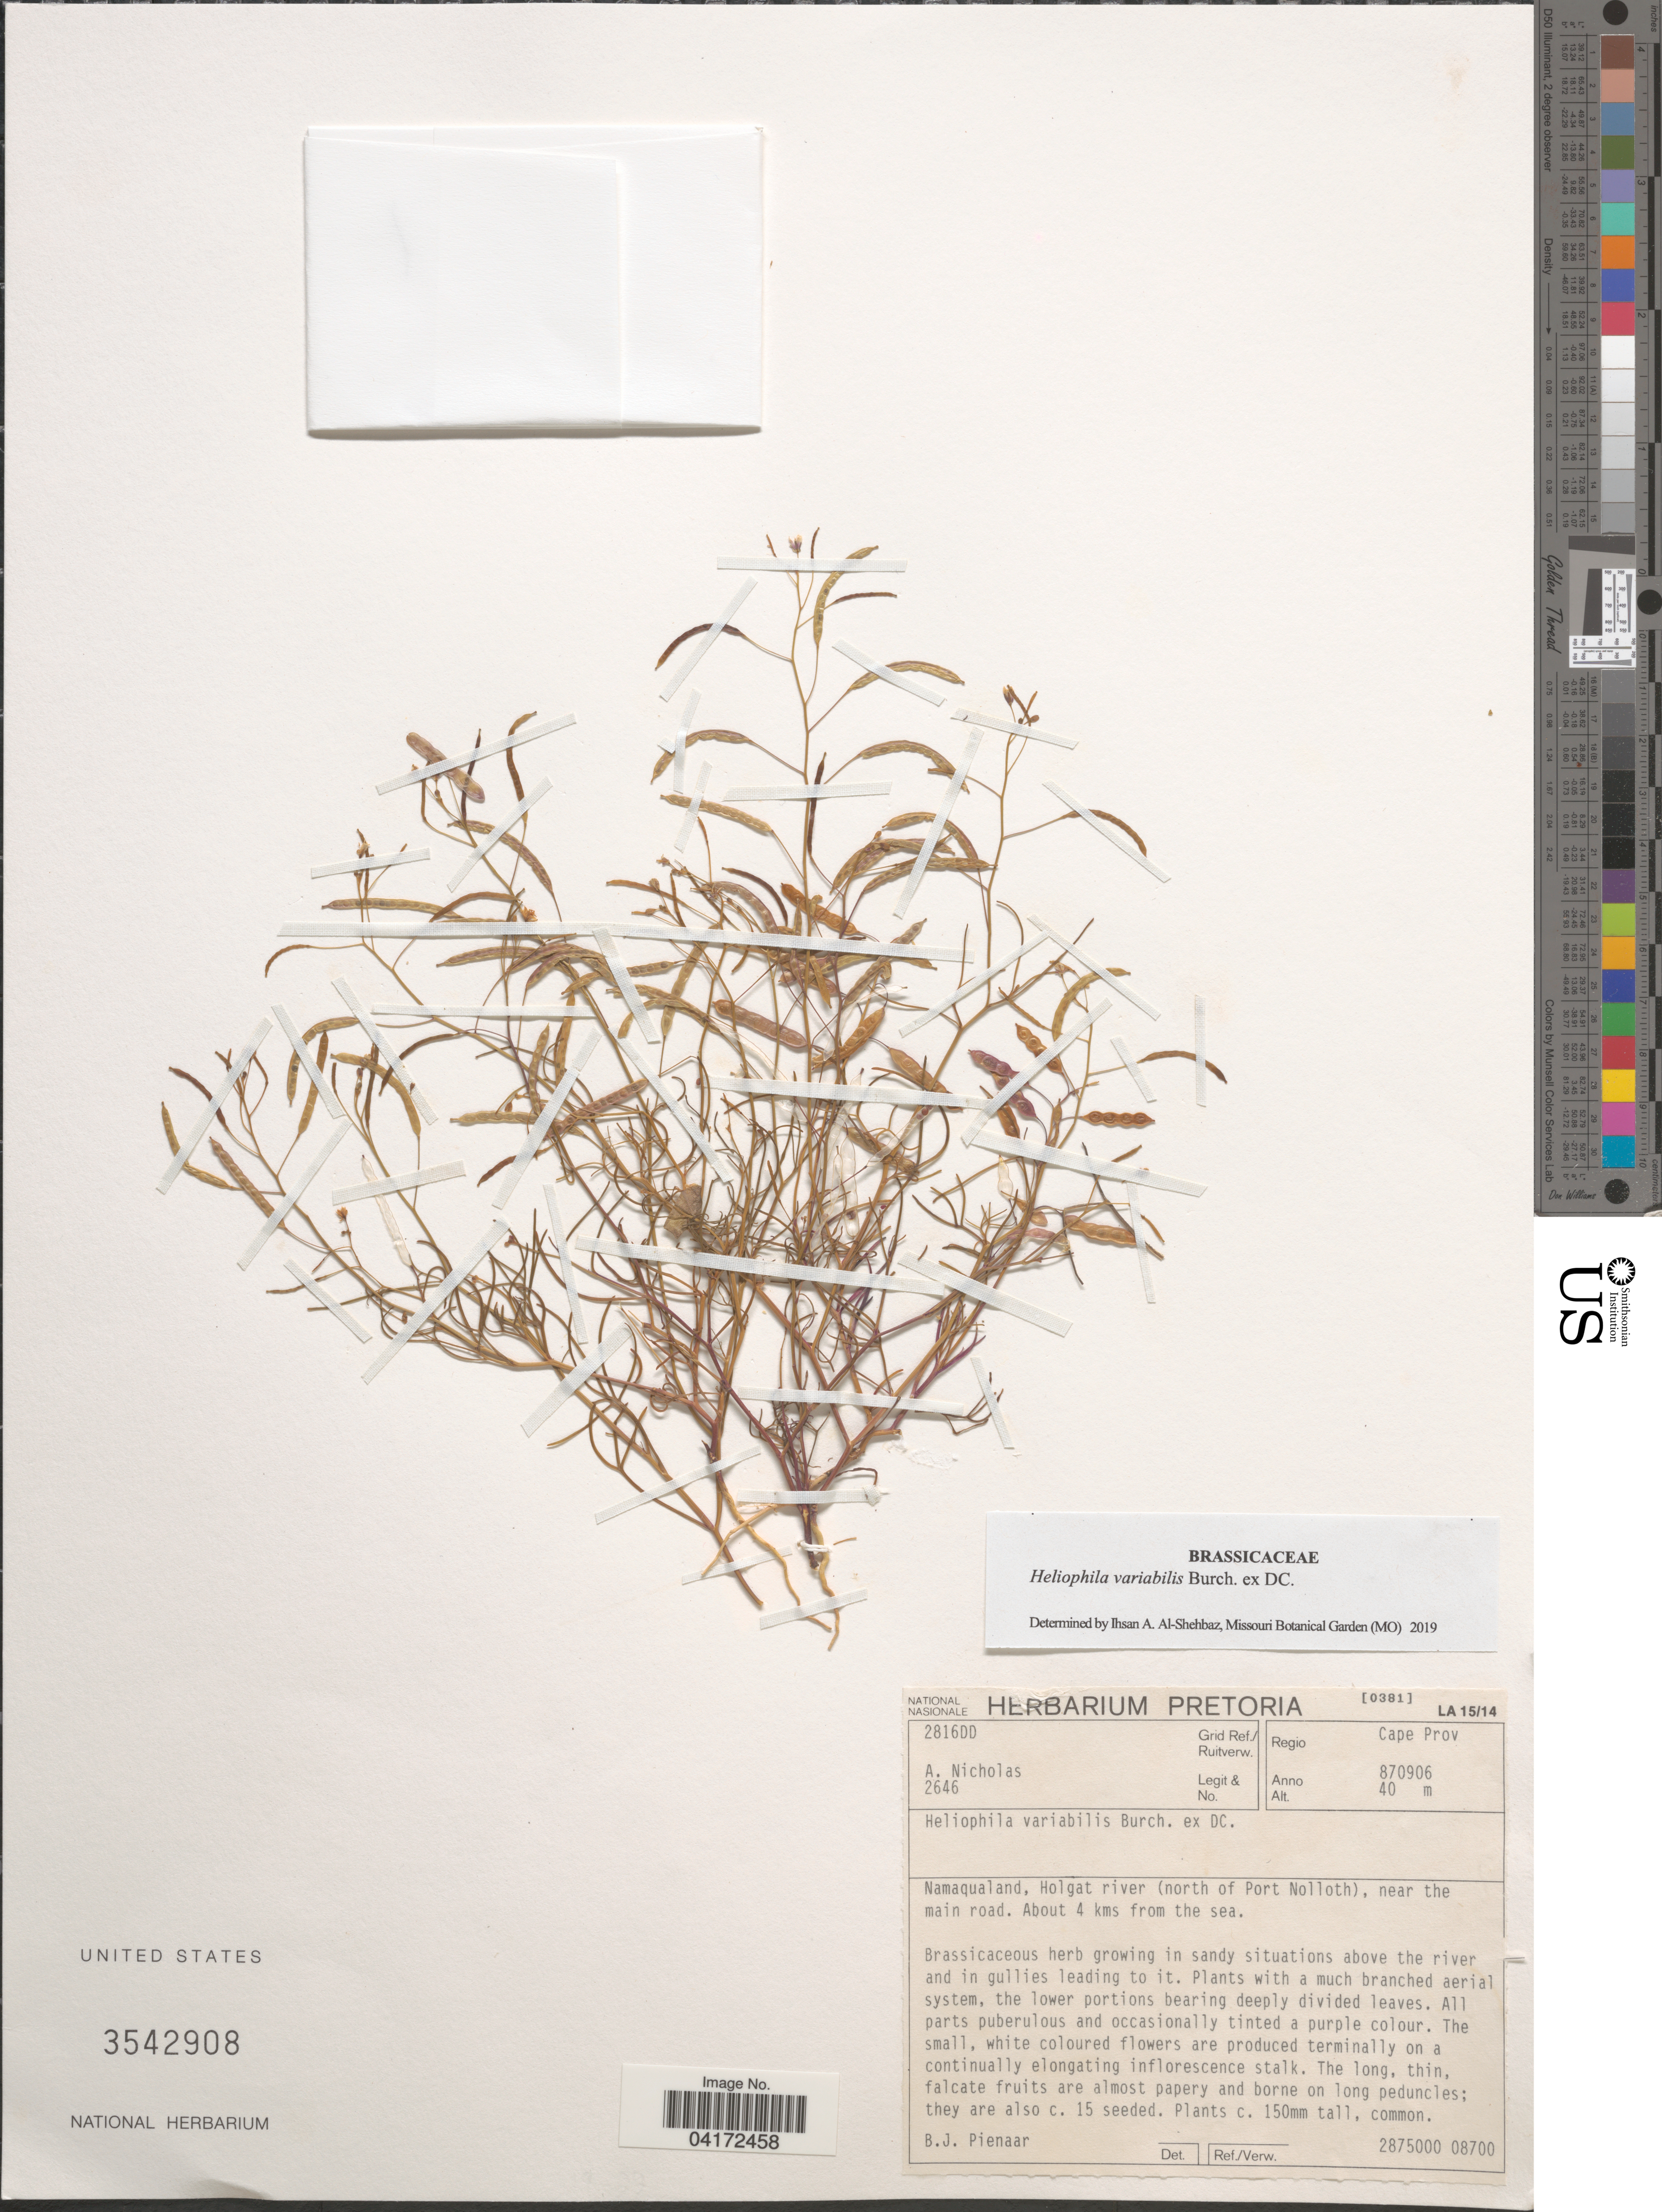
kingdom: Plantae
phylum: Tracheophyta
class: Magnoliopsida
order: Brassicales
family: Brassicaceae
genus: Heliophila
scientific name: Heliophila variabilis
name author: Burch. ex DC.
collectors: A. Nicholas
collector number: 2646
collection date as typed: Transcribed d/m/y: 6/9/87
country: South Africa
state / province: Northern Cape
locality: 281600 Grid Ref./Ruitverw. Regio Cape Prov. Namaqualand, Holgar river (north of Port Nolloth), near the main road. About 4 kms from the sea.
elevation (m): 40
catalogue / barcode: US 3542908